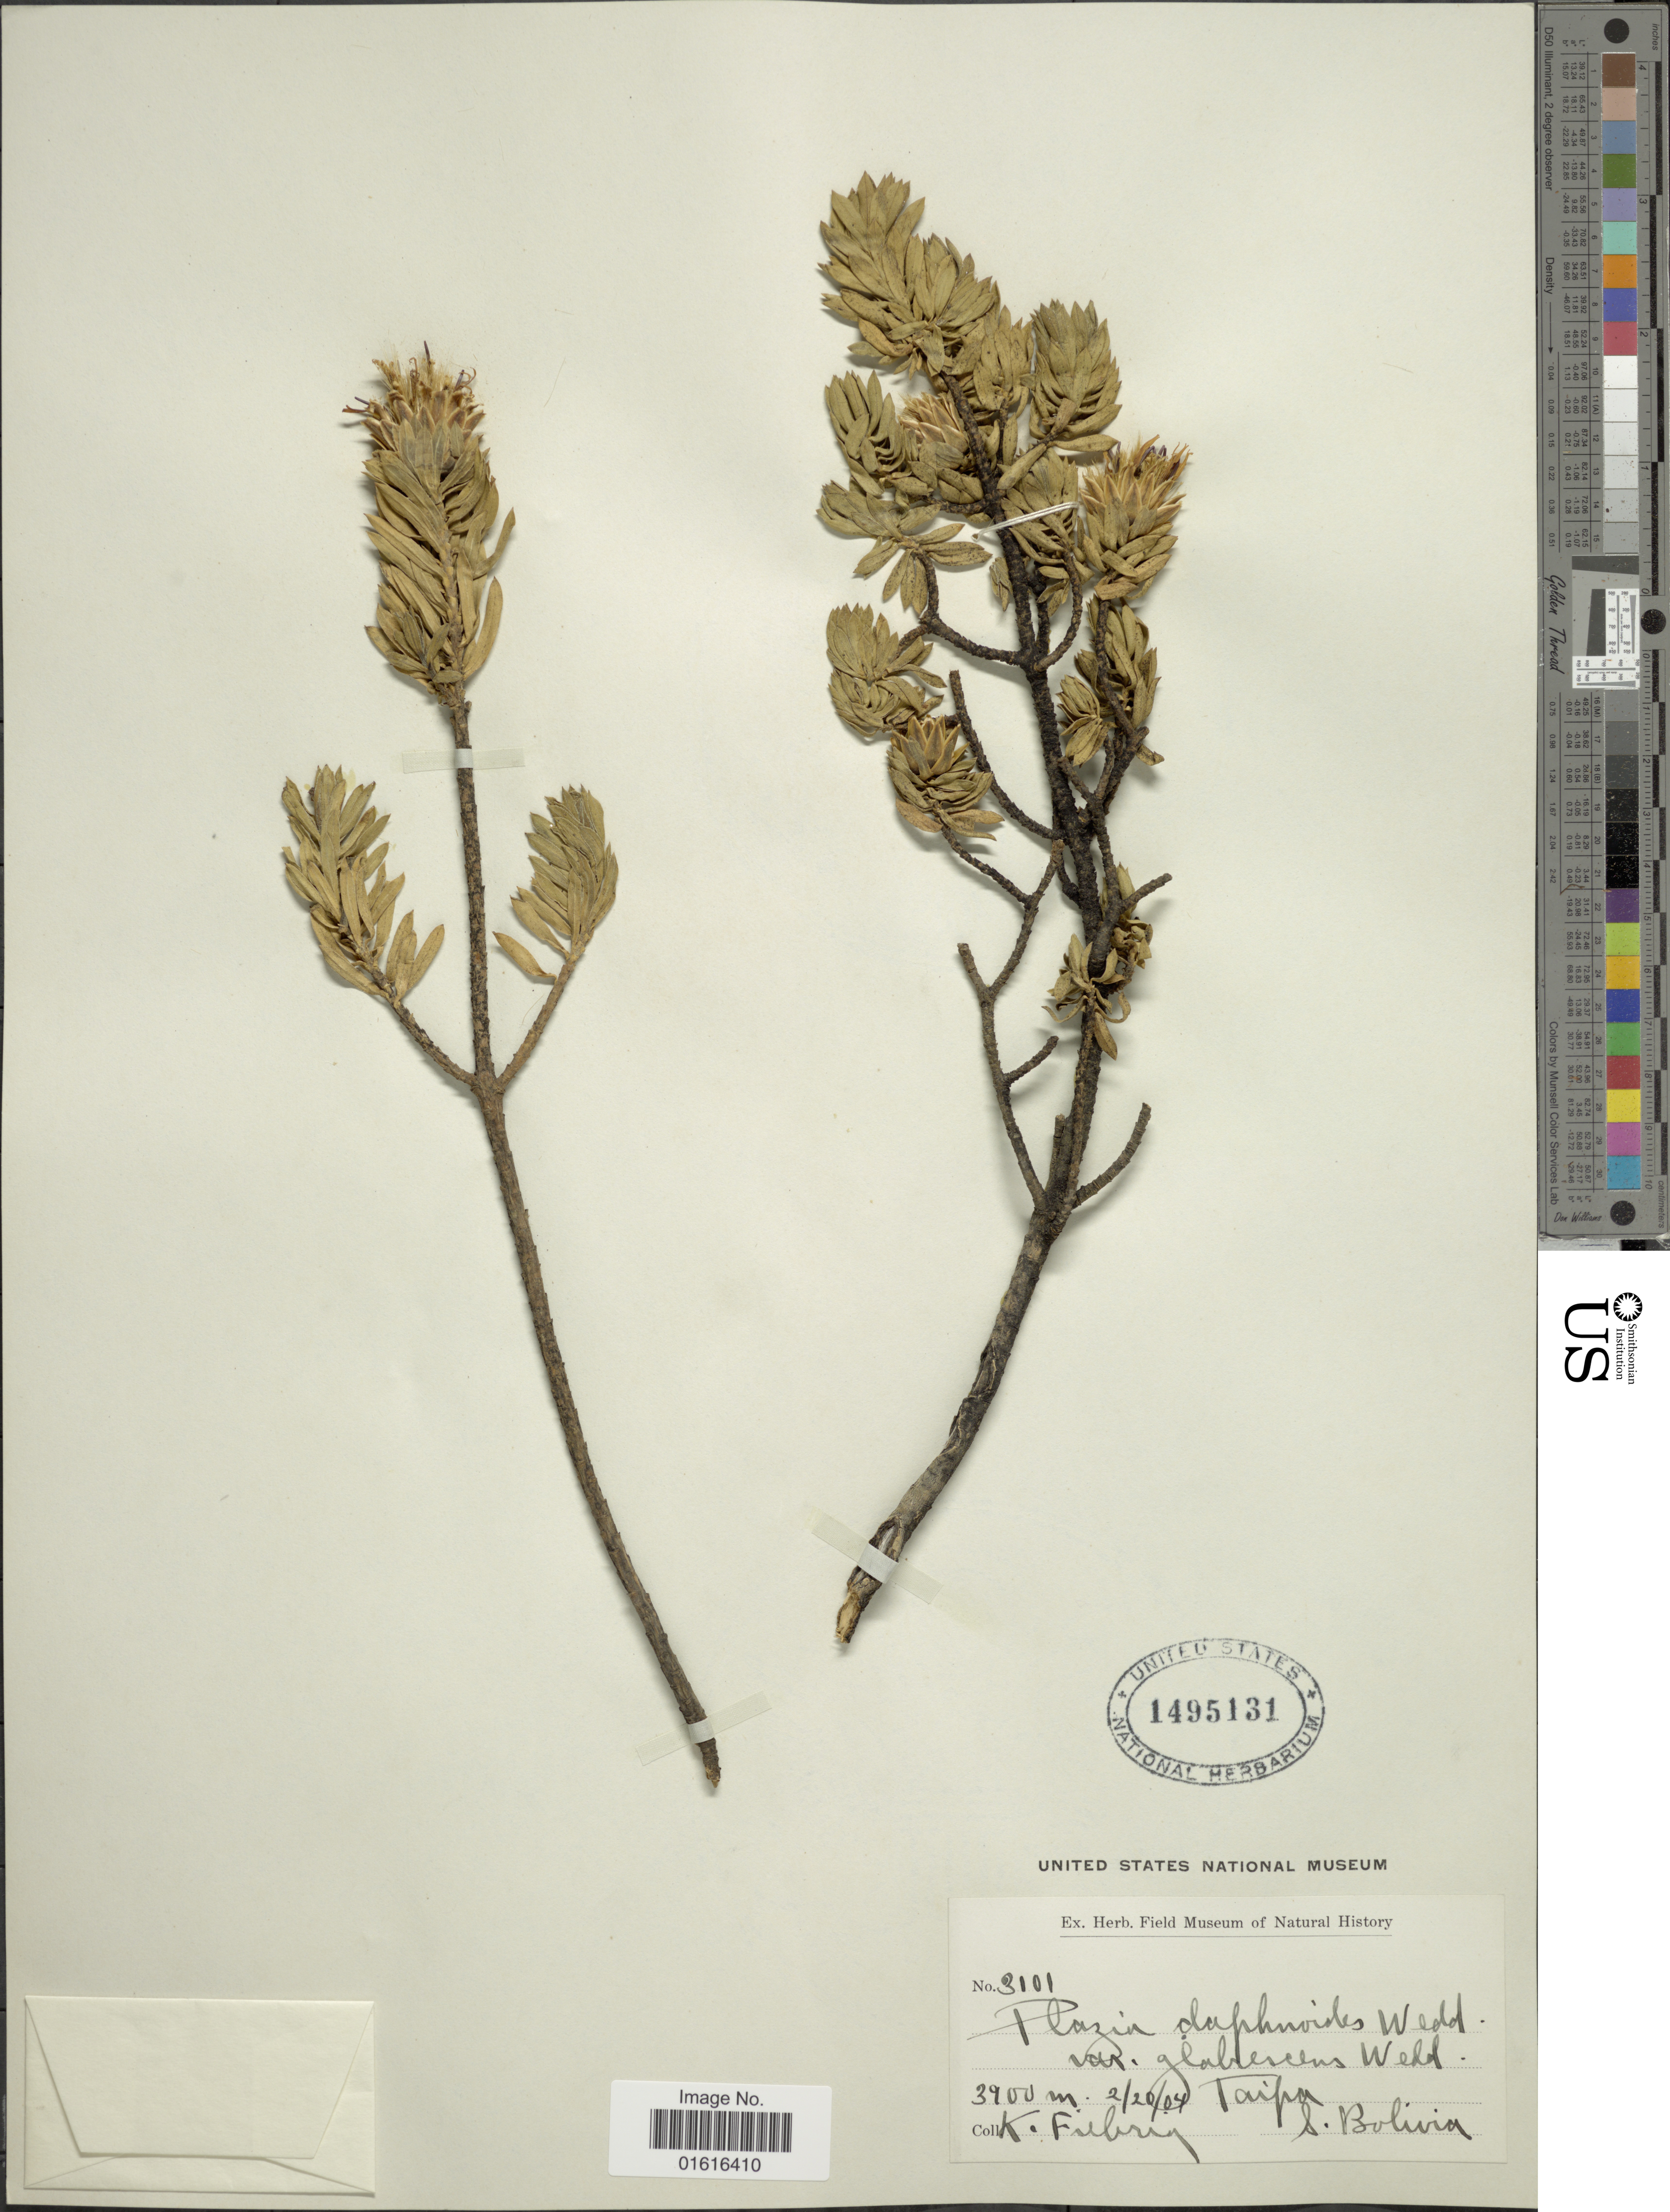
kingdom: Plantae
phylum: Tracheophyta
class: Magnoliopsida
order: Asterales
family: Asteraceae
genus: Plazia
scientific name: Plazia daphnoides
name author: Wedd.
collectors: K. Fiebrig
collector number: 3101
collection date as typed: Transcribed d/m/y: 20/2/4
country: Bolivia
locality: Taipa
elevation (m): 3900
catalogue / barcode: US 1495131